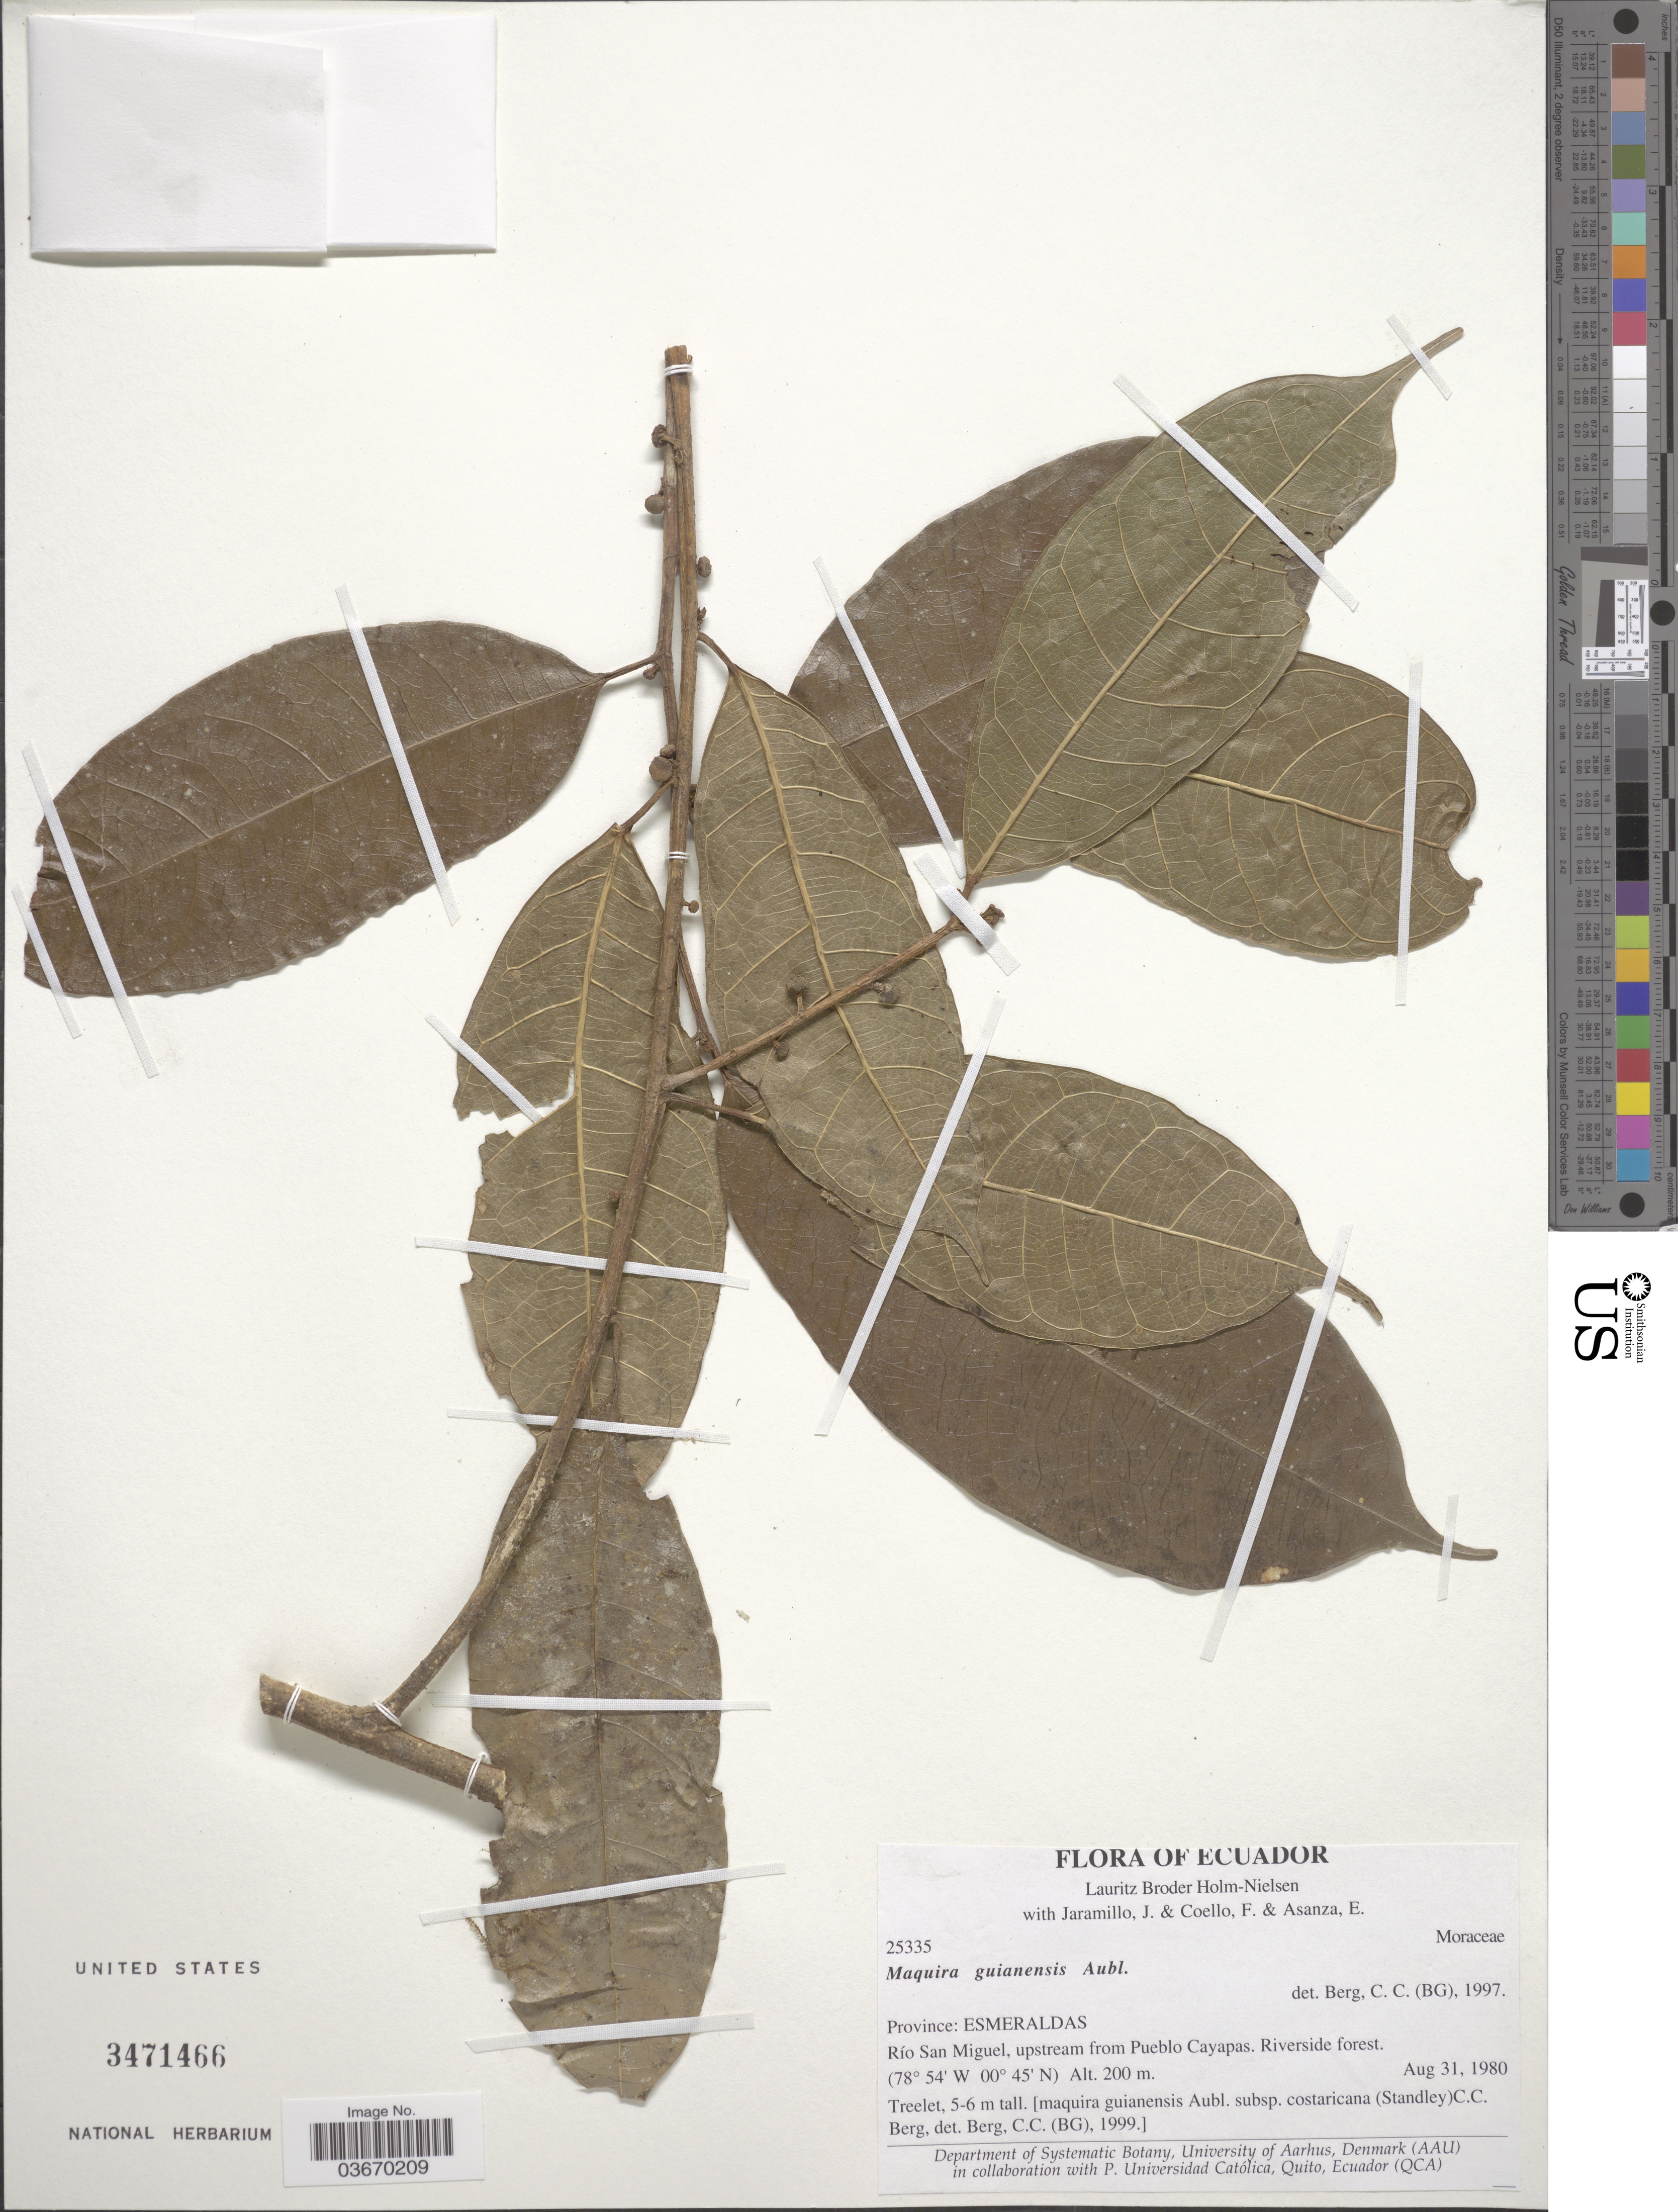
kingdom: Plantae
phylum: Tracheophyta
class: Magnoliopsida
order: Rosales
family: Moraceae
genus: Maquira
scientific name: Maquira guianensis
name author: Aubl.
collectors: L. B. Holm-Nielsen, J. Jaramillo, F. Coello & E. Asanza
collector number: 25335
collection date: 1980-08-31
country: Ecuador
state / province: Esmeraldas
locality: Río San Miguel, upstream from Pueblo Cayapas. Riverside forest.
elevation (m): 200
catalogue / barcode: US 3471466